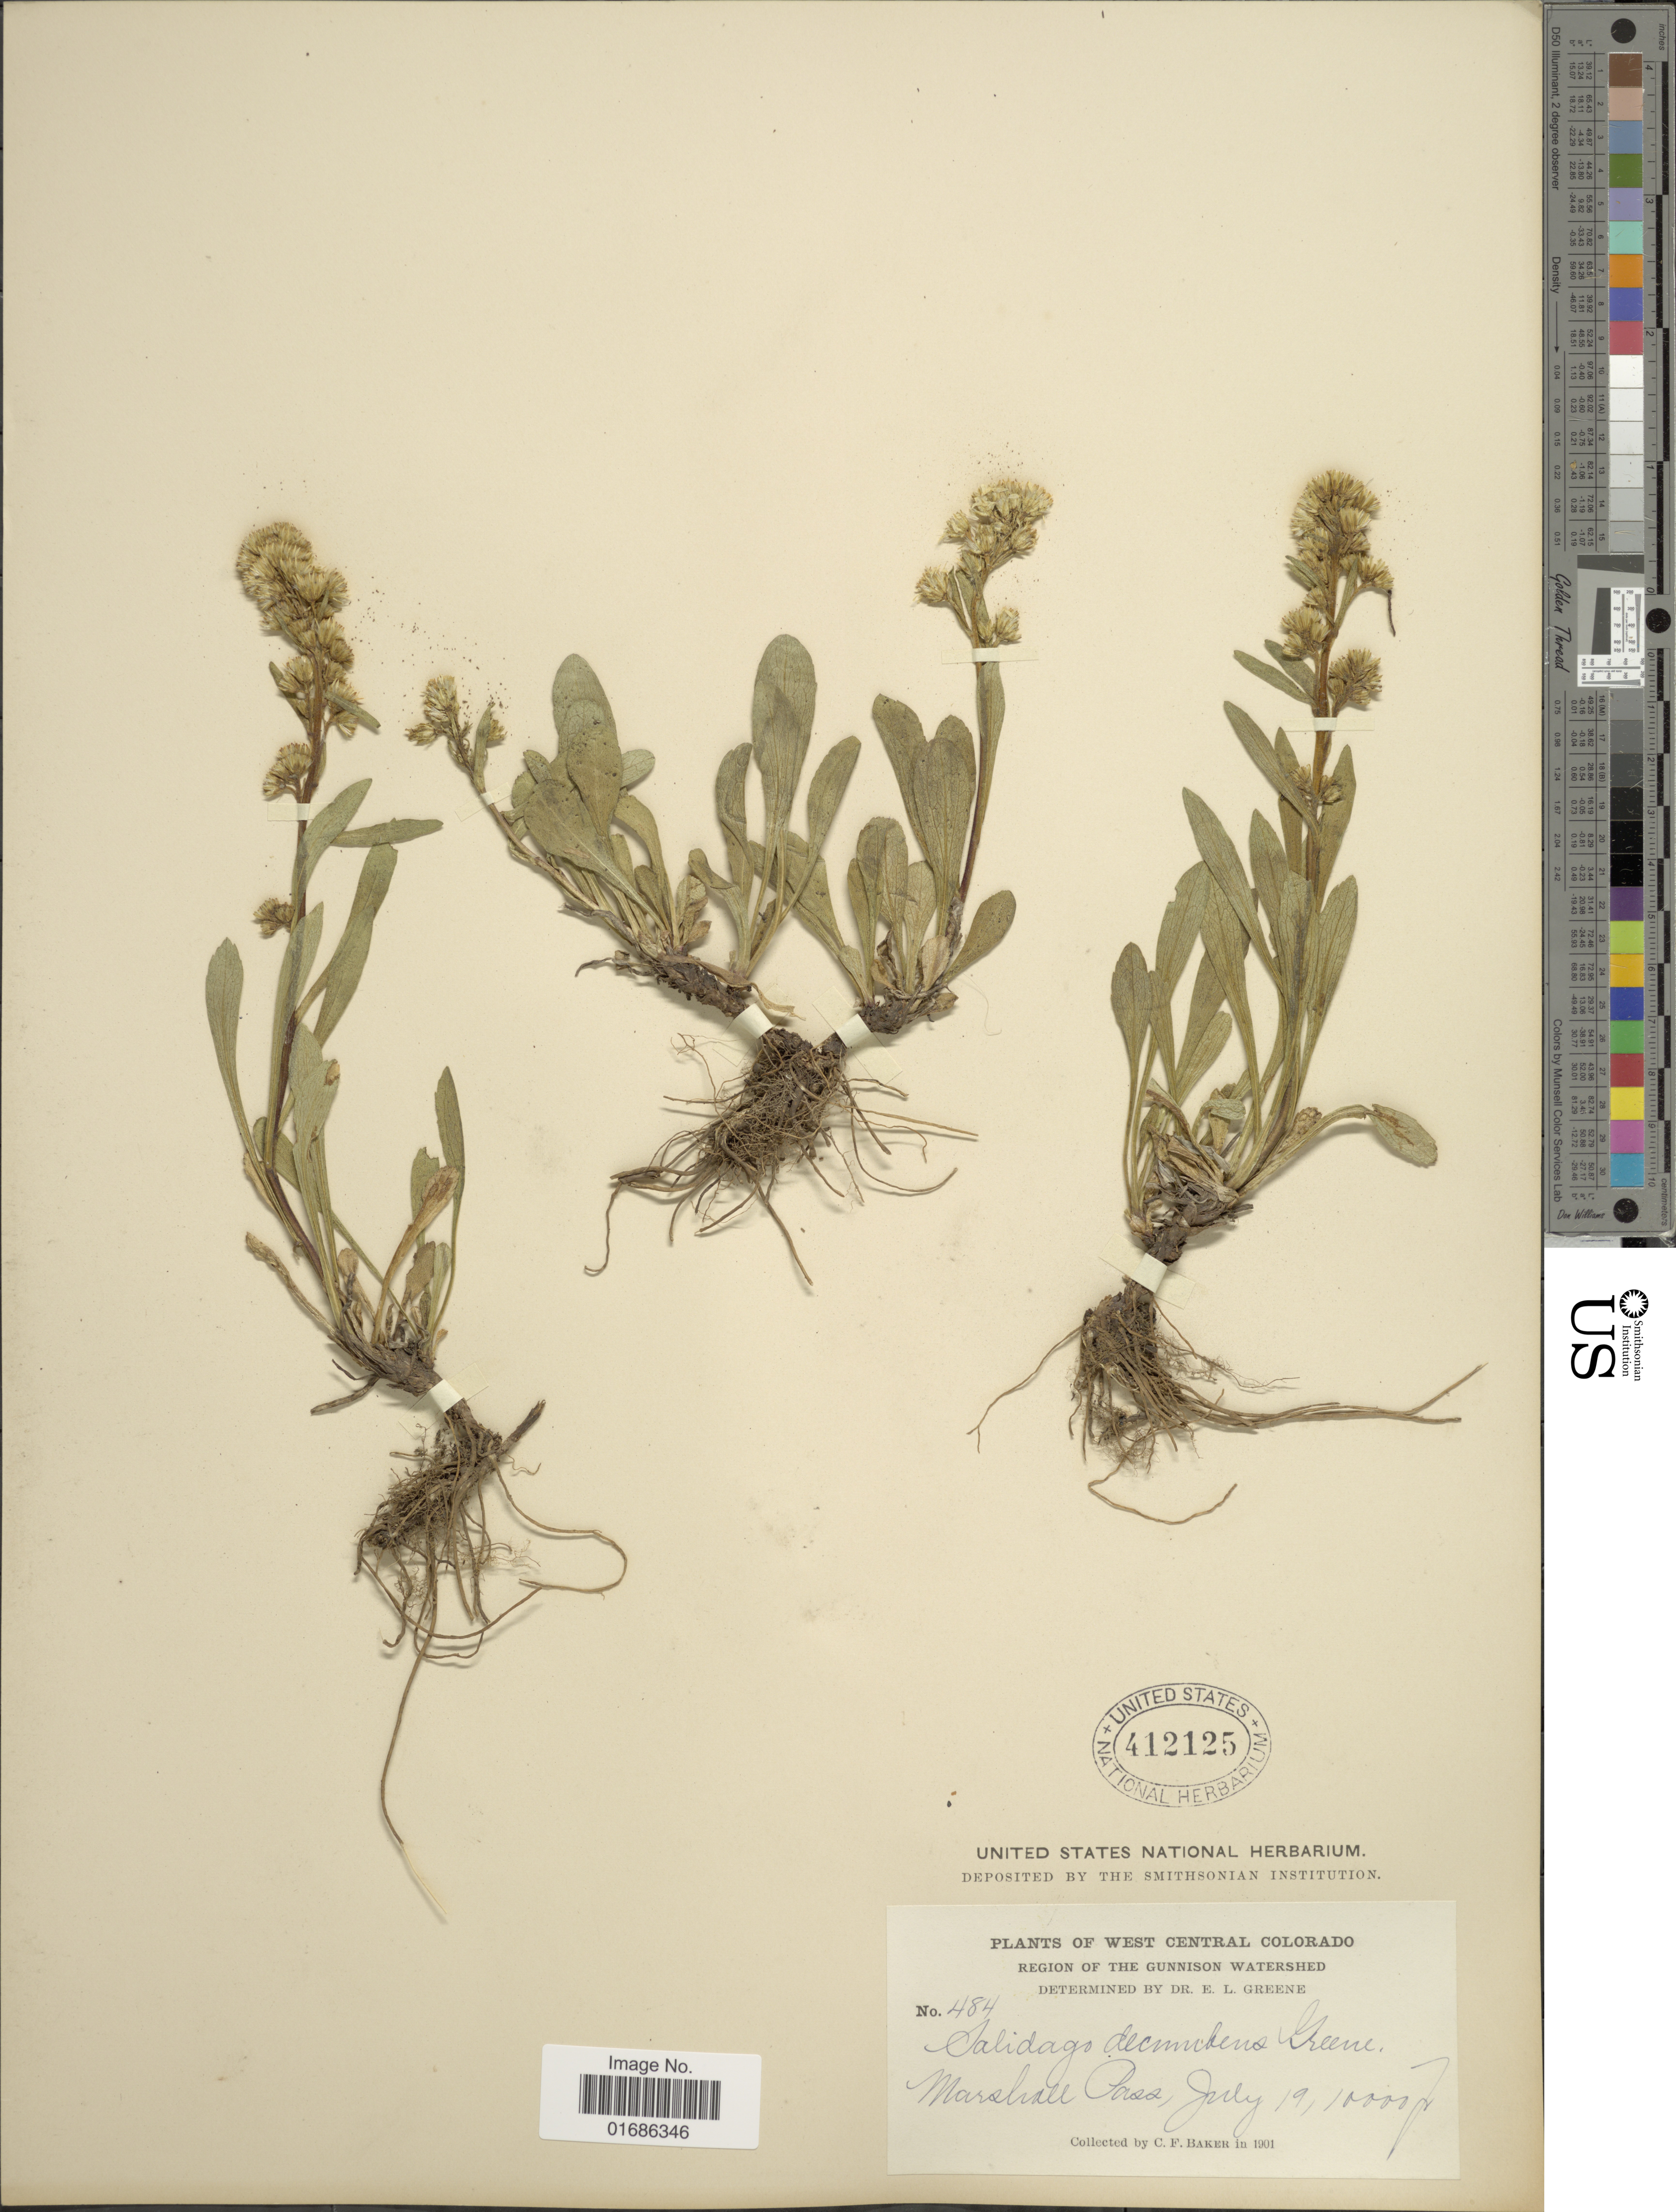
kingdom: Plantae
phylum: Tracheophyta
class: Magnoliopsida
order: Asterales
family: Asteraceae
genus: Solidago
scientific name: Solidago decumbens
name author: Greene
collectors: C. F. Baker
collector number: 484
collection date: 1901-07-19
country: United States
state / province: Colorado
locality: West Central Colorado, Marshall Pass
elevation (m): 3048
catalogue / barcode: US 412125